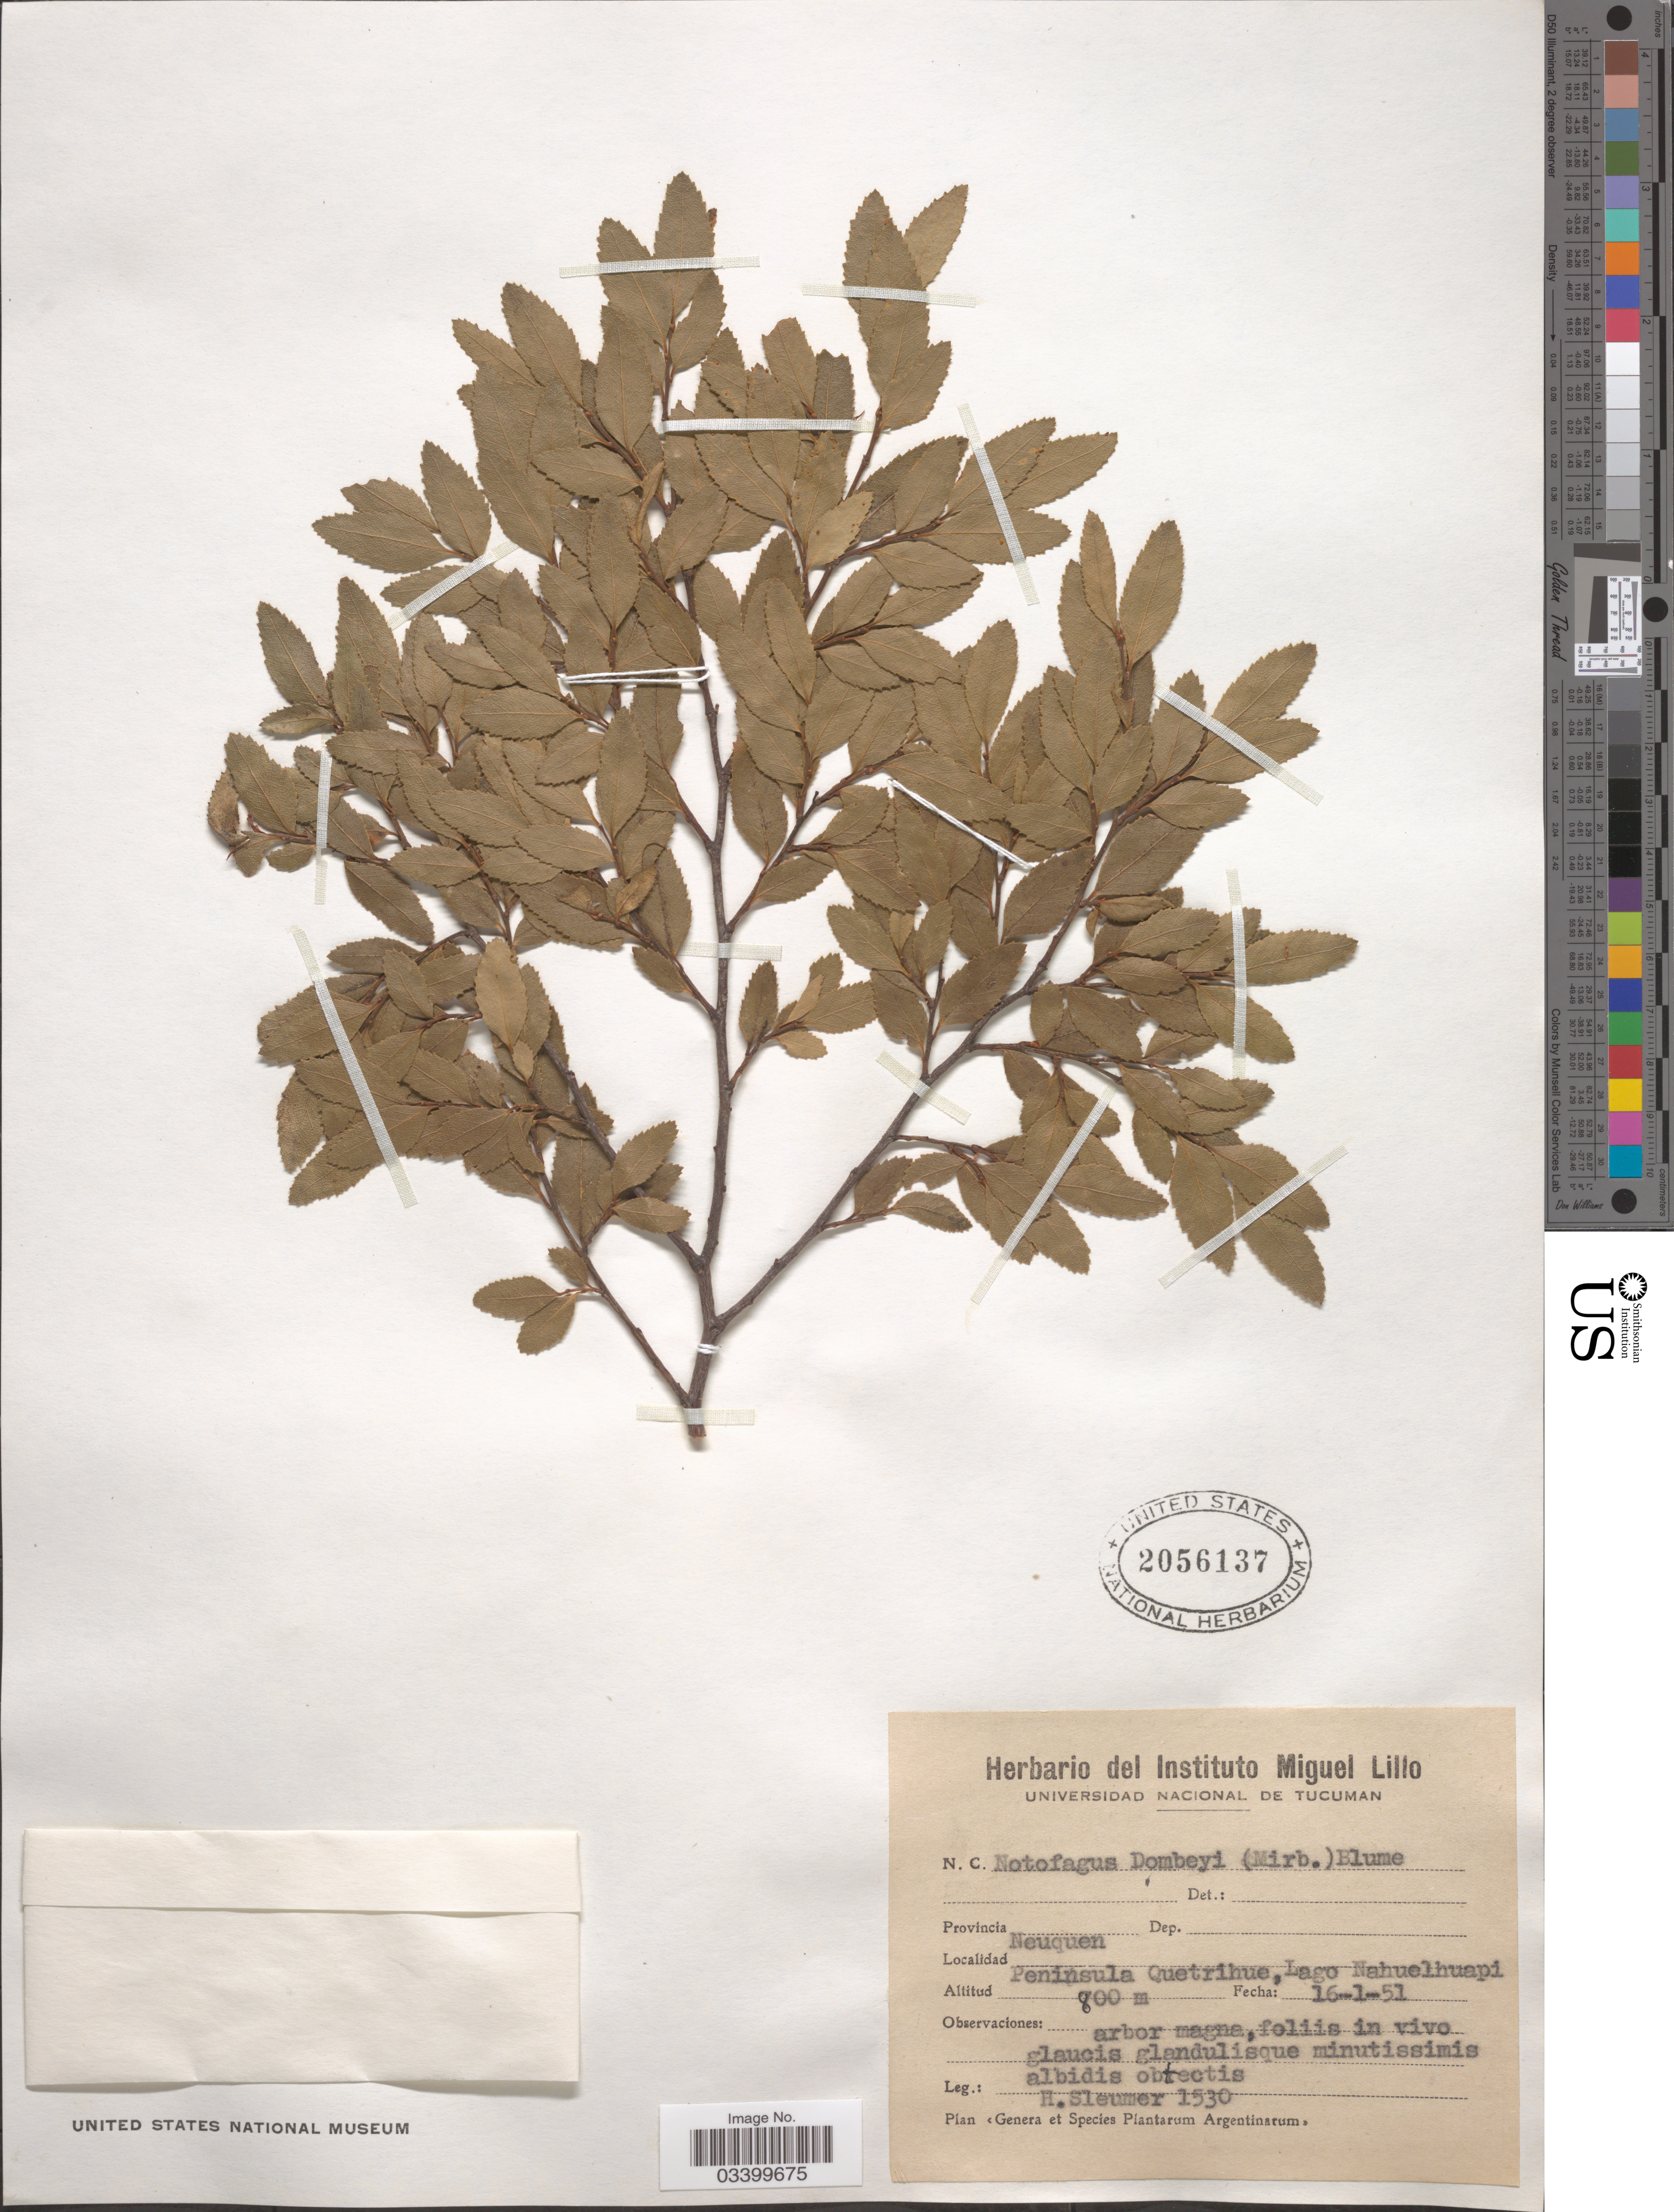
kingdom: Plantae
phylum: Tracheophyta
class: Magnoliopsida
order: Fagales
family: Nothofagaceae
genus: Nothofagus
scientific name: Nothofagus dombeyi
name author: (Mirb.) Oerst.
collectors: H. O. Sleumer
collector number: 1530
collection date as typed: Transcribed d/m/y: 16/1/51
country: Argentina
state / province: Neuquen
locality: Peninsula Quetrihue, Lago Nahuelhuapi.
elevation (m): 800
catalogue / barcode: US 2056137